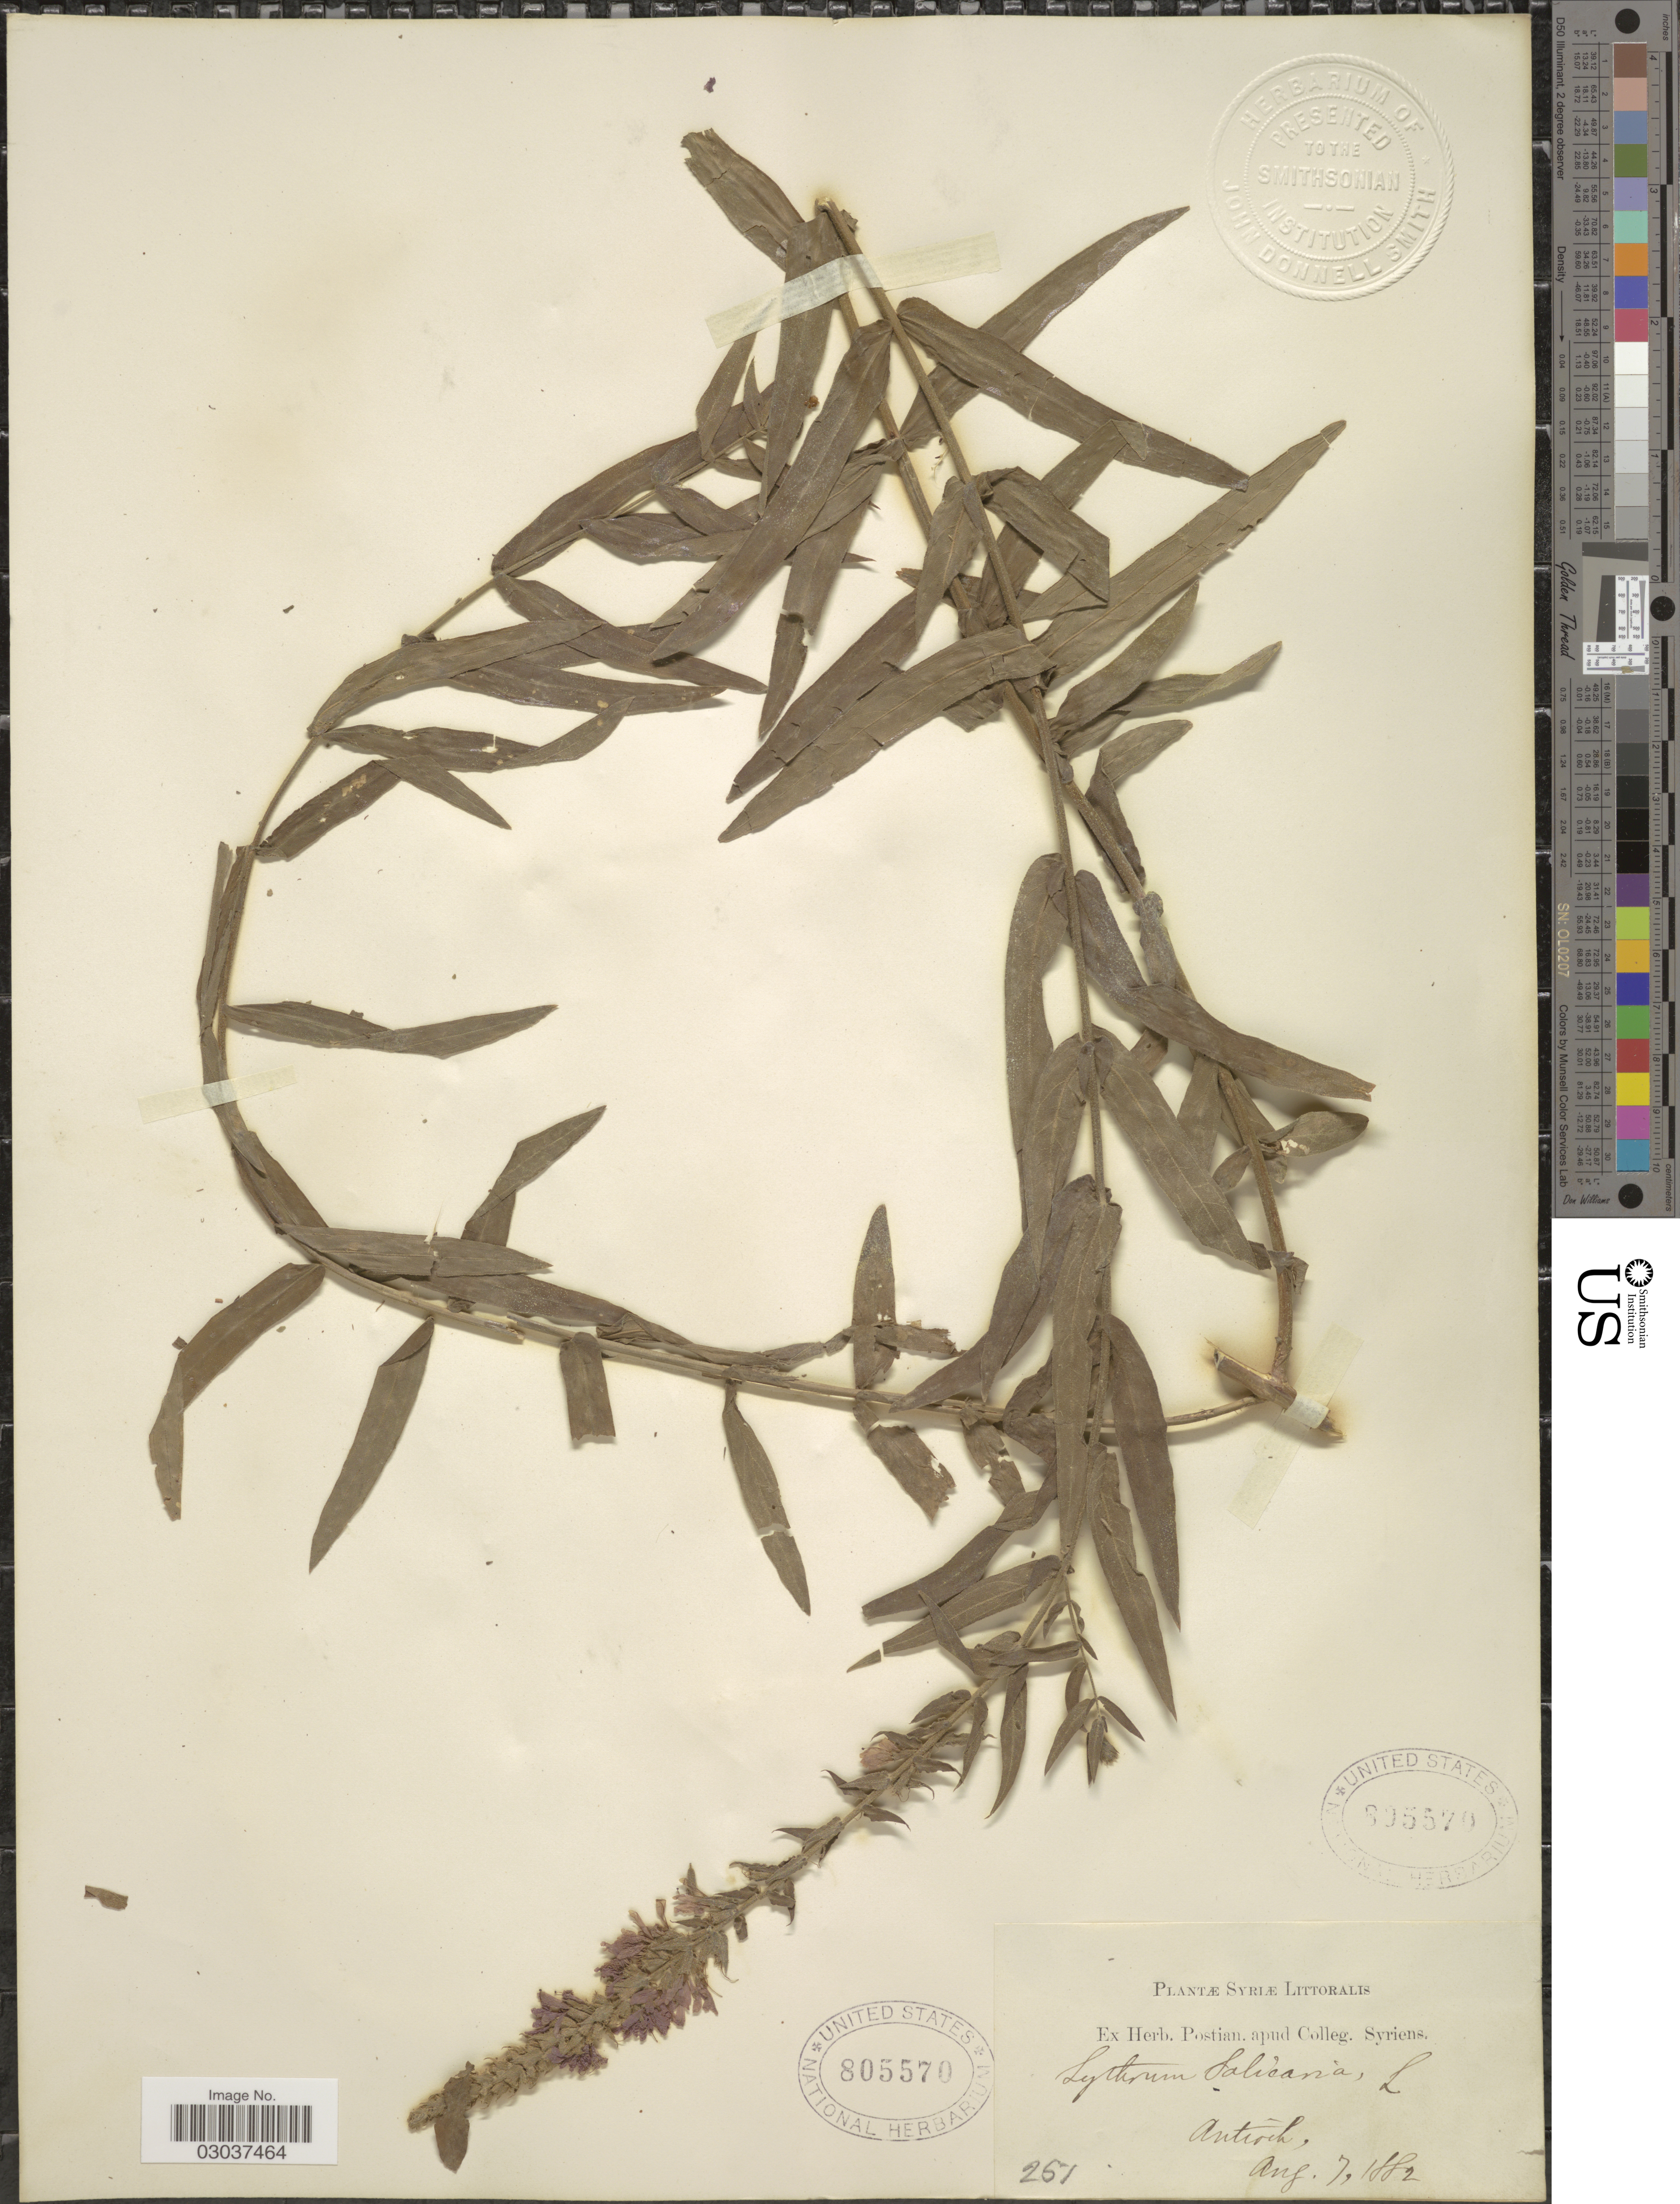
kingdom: Plantae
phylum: Tracheophyta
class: Magnoliopsida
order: Myrtales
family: Lythraceae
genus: Lythrum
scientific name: Lythrum salicaria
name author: L.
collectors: Ex herb. Postian. apud Colleg. Syriens.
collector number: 251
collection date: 1882-08-07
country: Syria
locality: Syriæ Littorales. Antioch.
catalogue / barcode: US 805570